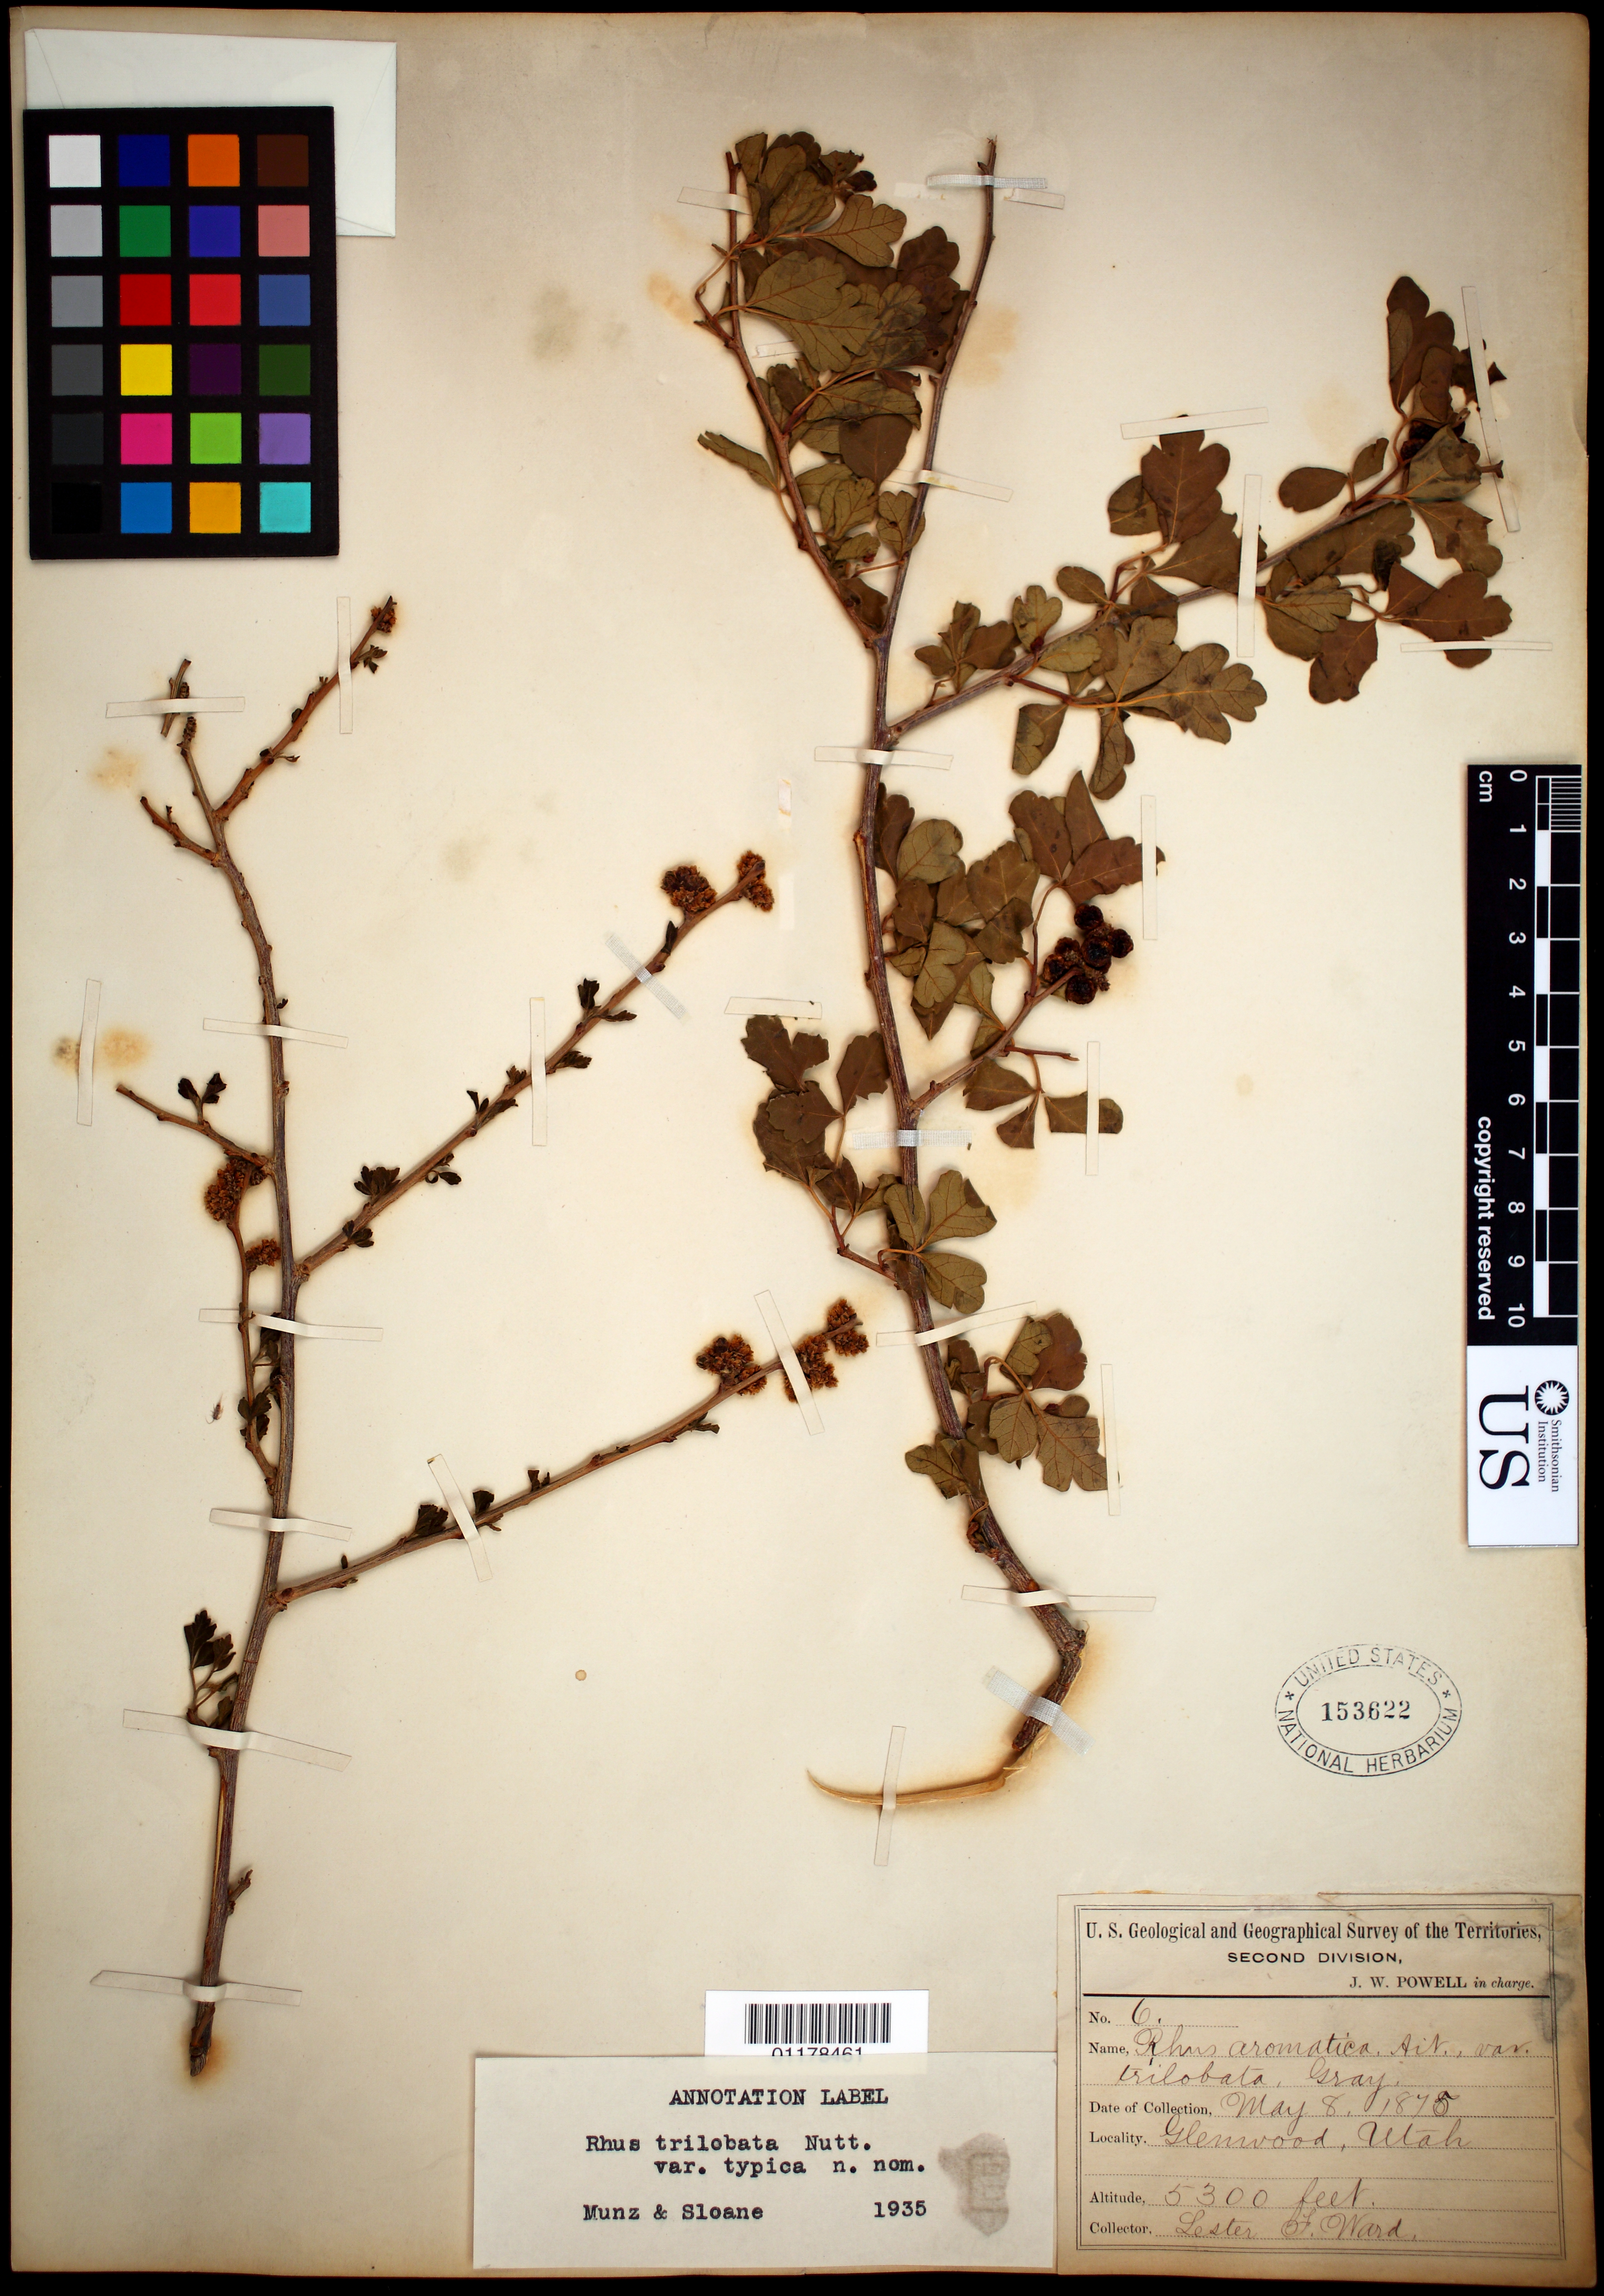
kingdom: Plantae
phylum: Tracheophyta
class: Magnoliopsida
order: Sapindales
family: Anacardiaceae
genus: Rhus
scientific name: Rhus aromatica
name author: Aiton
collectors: L. F. Ward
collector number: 6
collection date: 1875-05-08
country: United States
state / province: Utah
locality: Near Glenwood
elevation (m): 1615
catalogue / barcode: US 153622